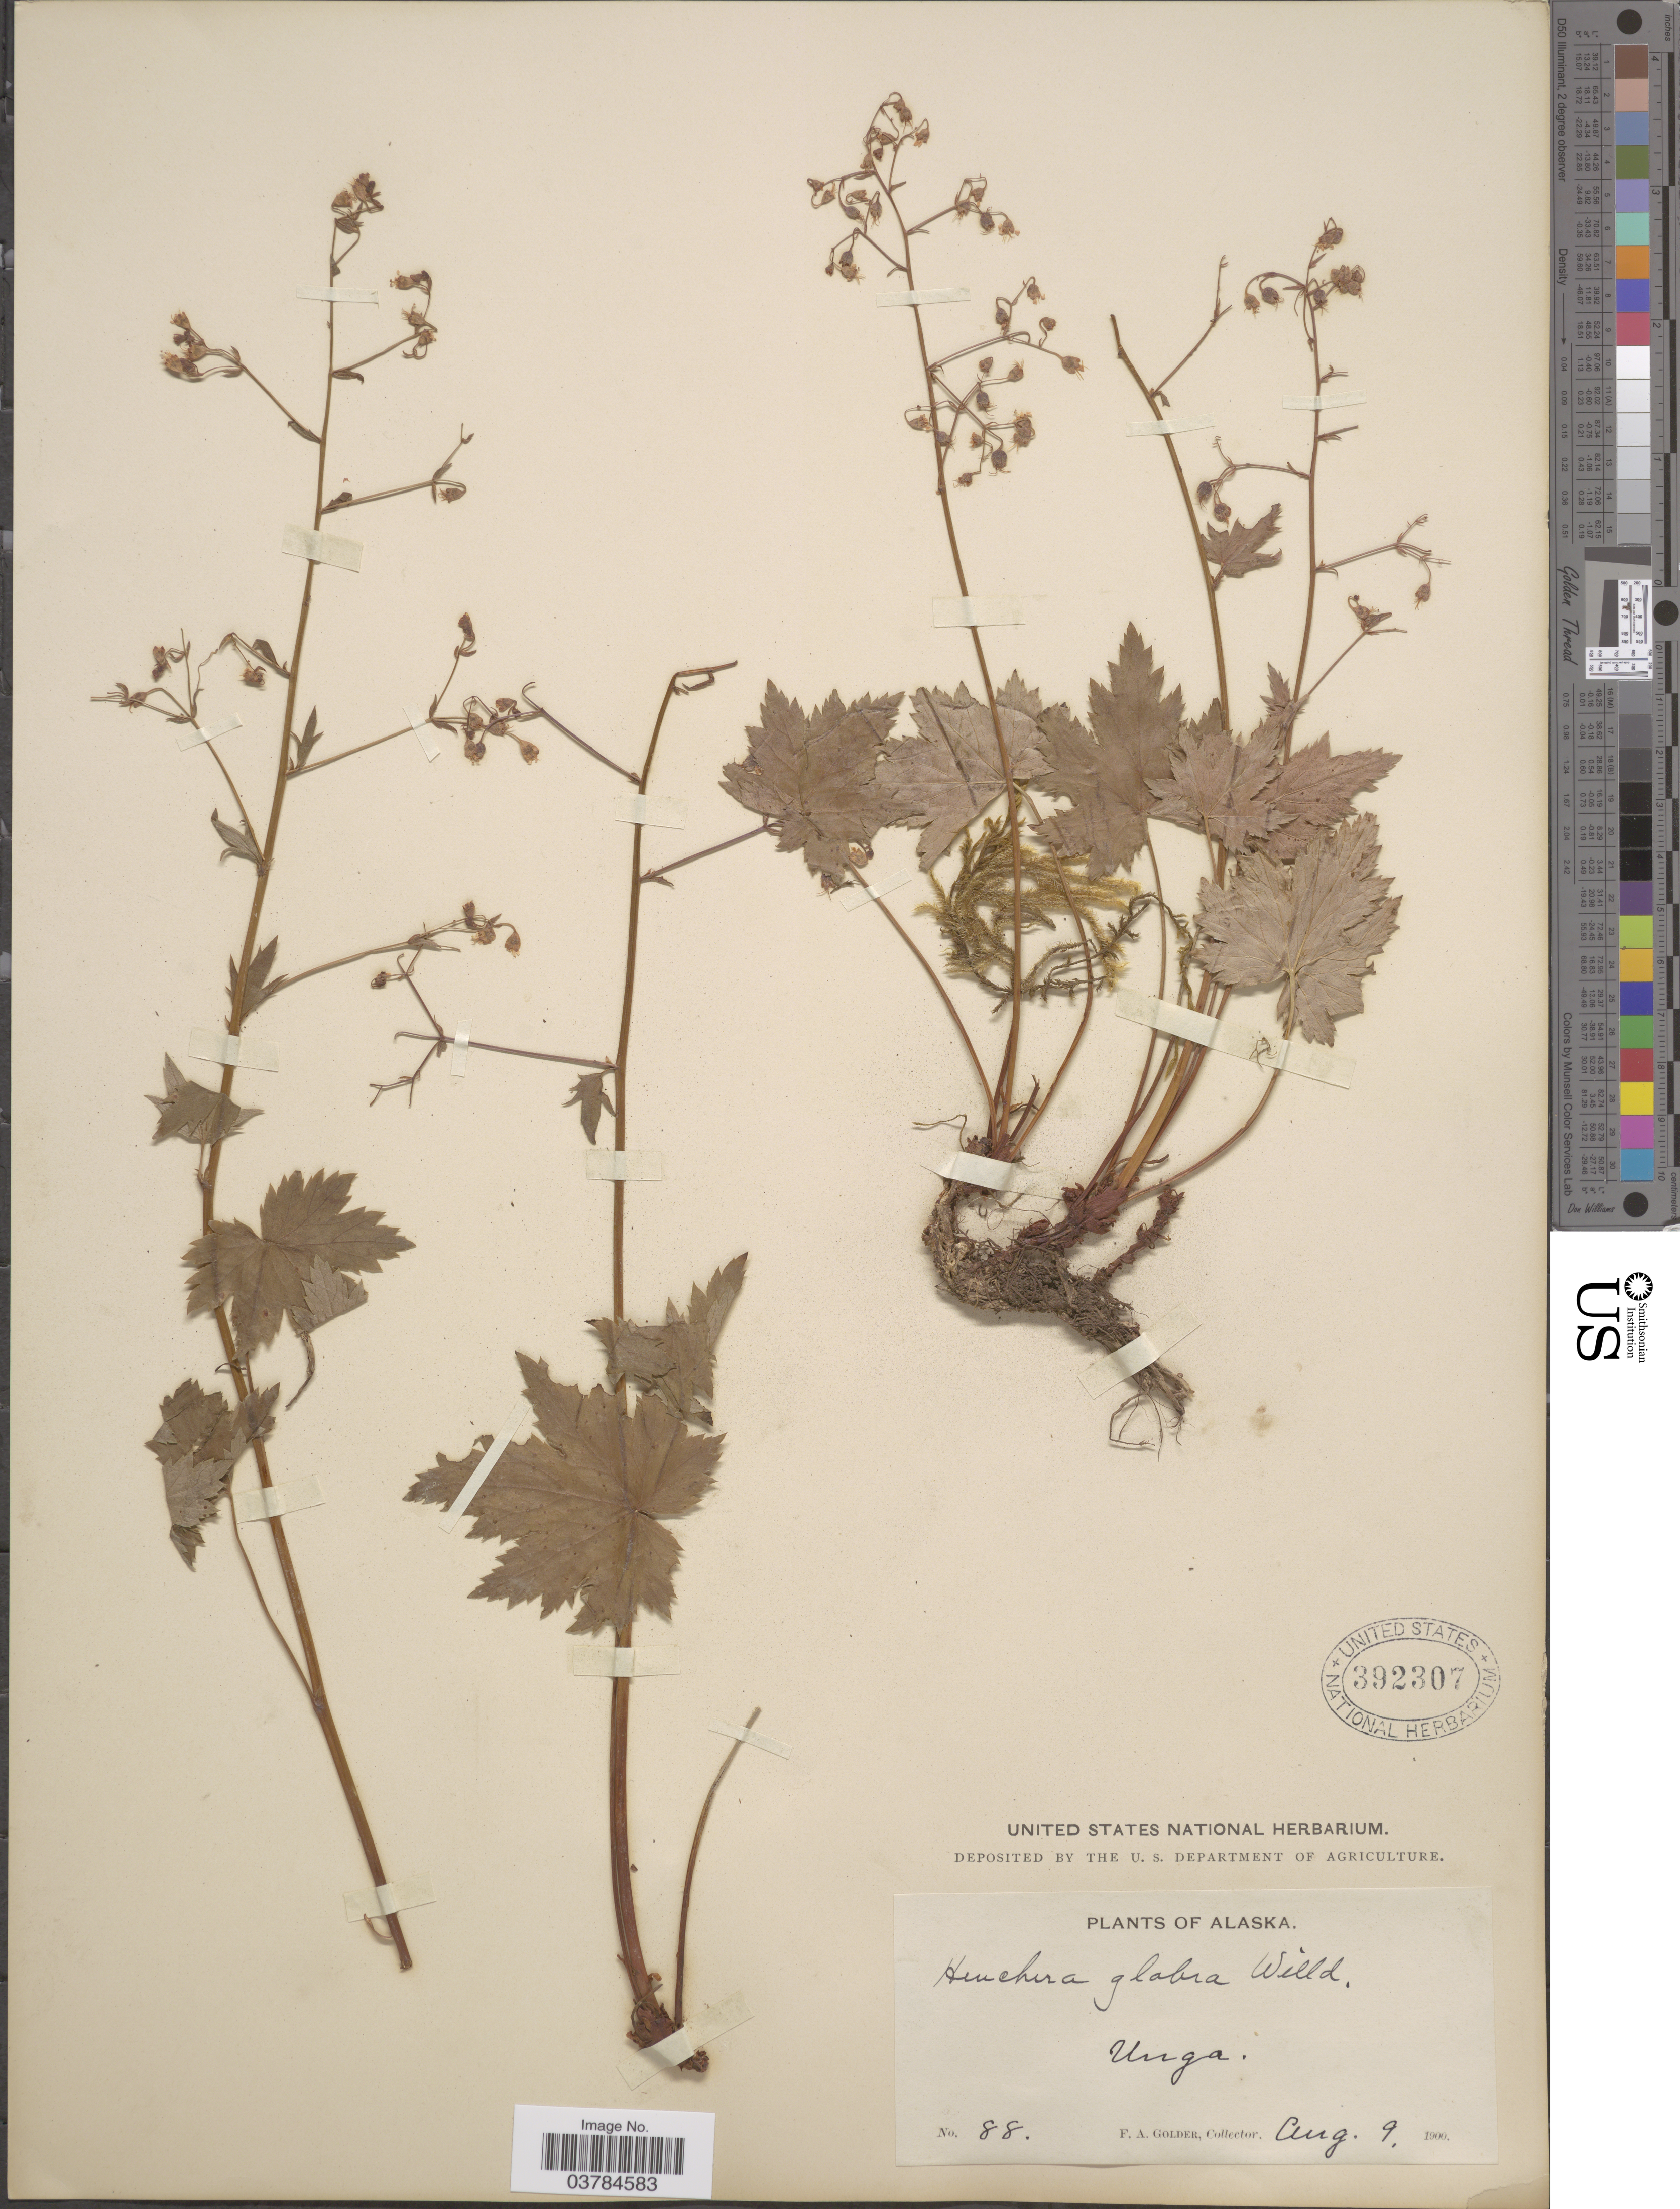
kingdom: Plantae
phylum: Tracheophyta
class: Magnoliopsida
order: Saxifragales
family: Saxifragaceae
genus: Heuchera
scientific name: Heuchera glabra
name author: Willd. ex Roem. & Schult.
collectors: F. Golder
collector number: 88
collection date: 1900-08-09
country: United States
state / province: Alaska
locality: Unga.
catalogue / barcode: US 392307